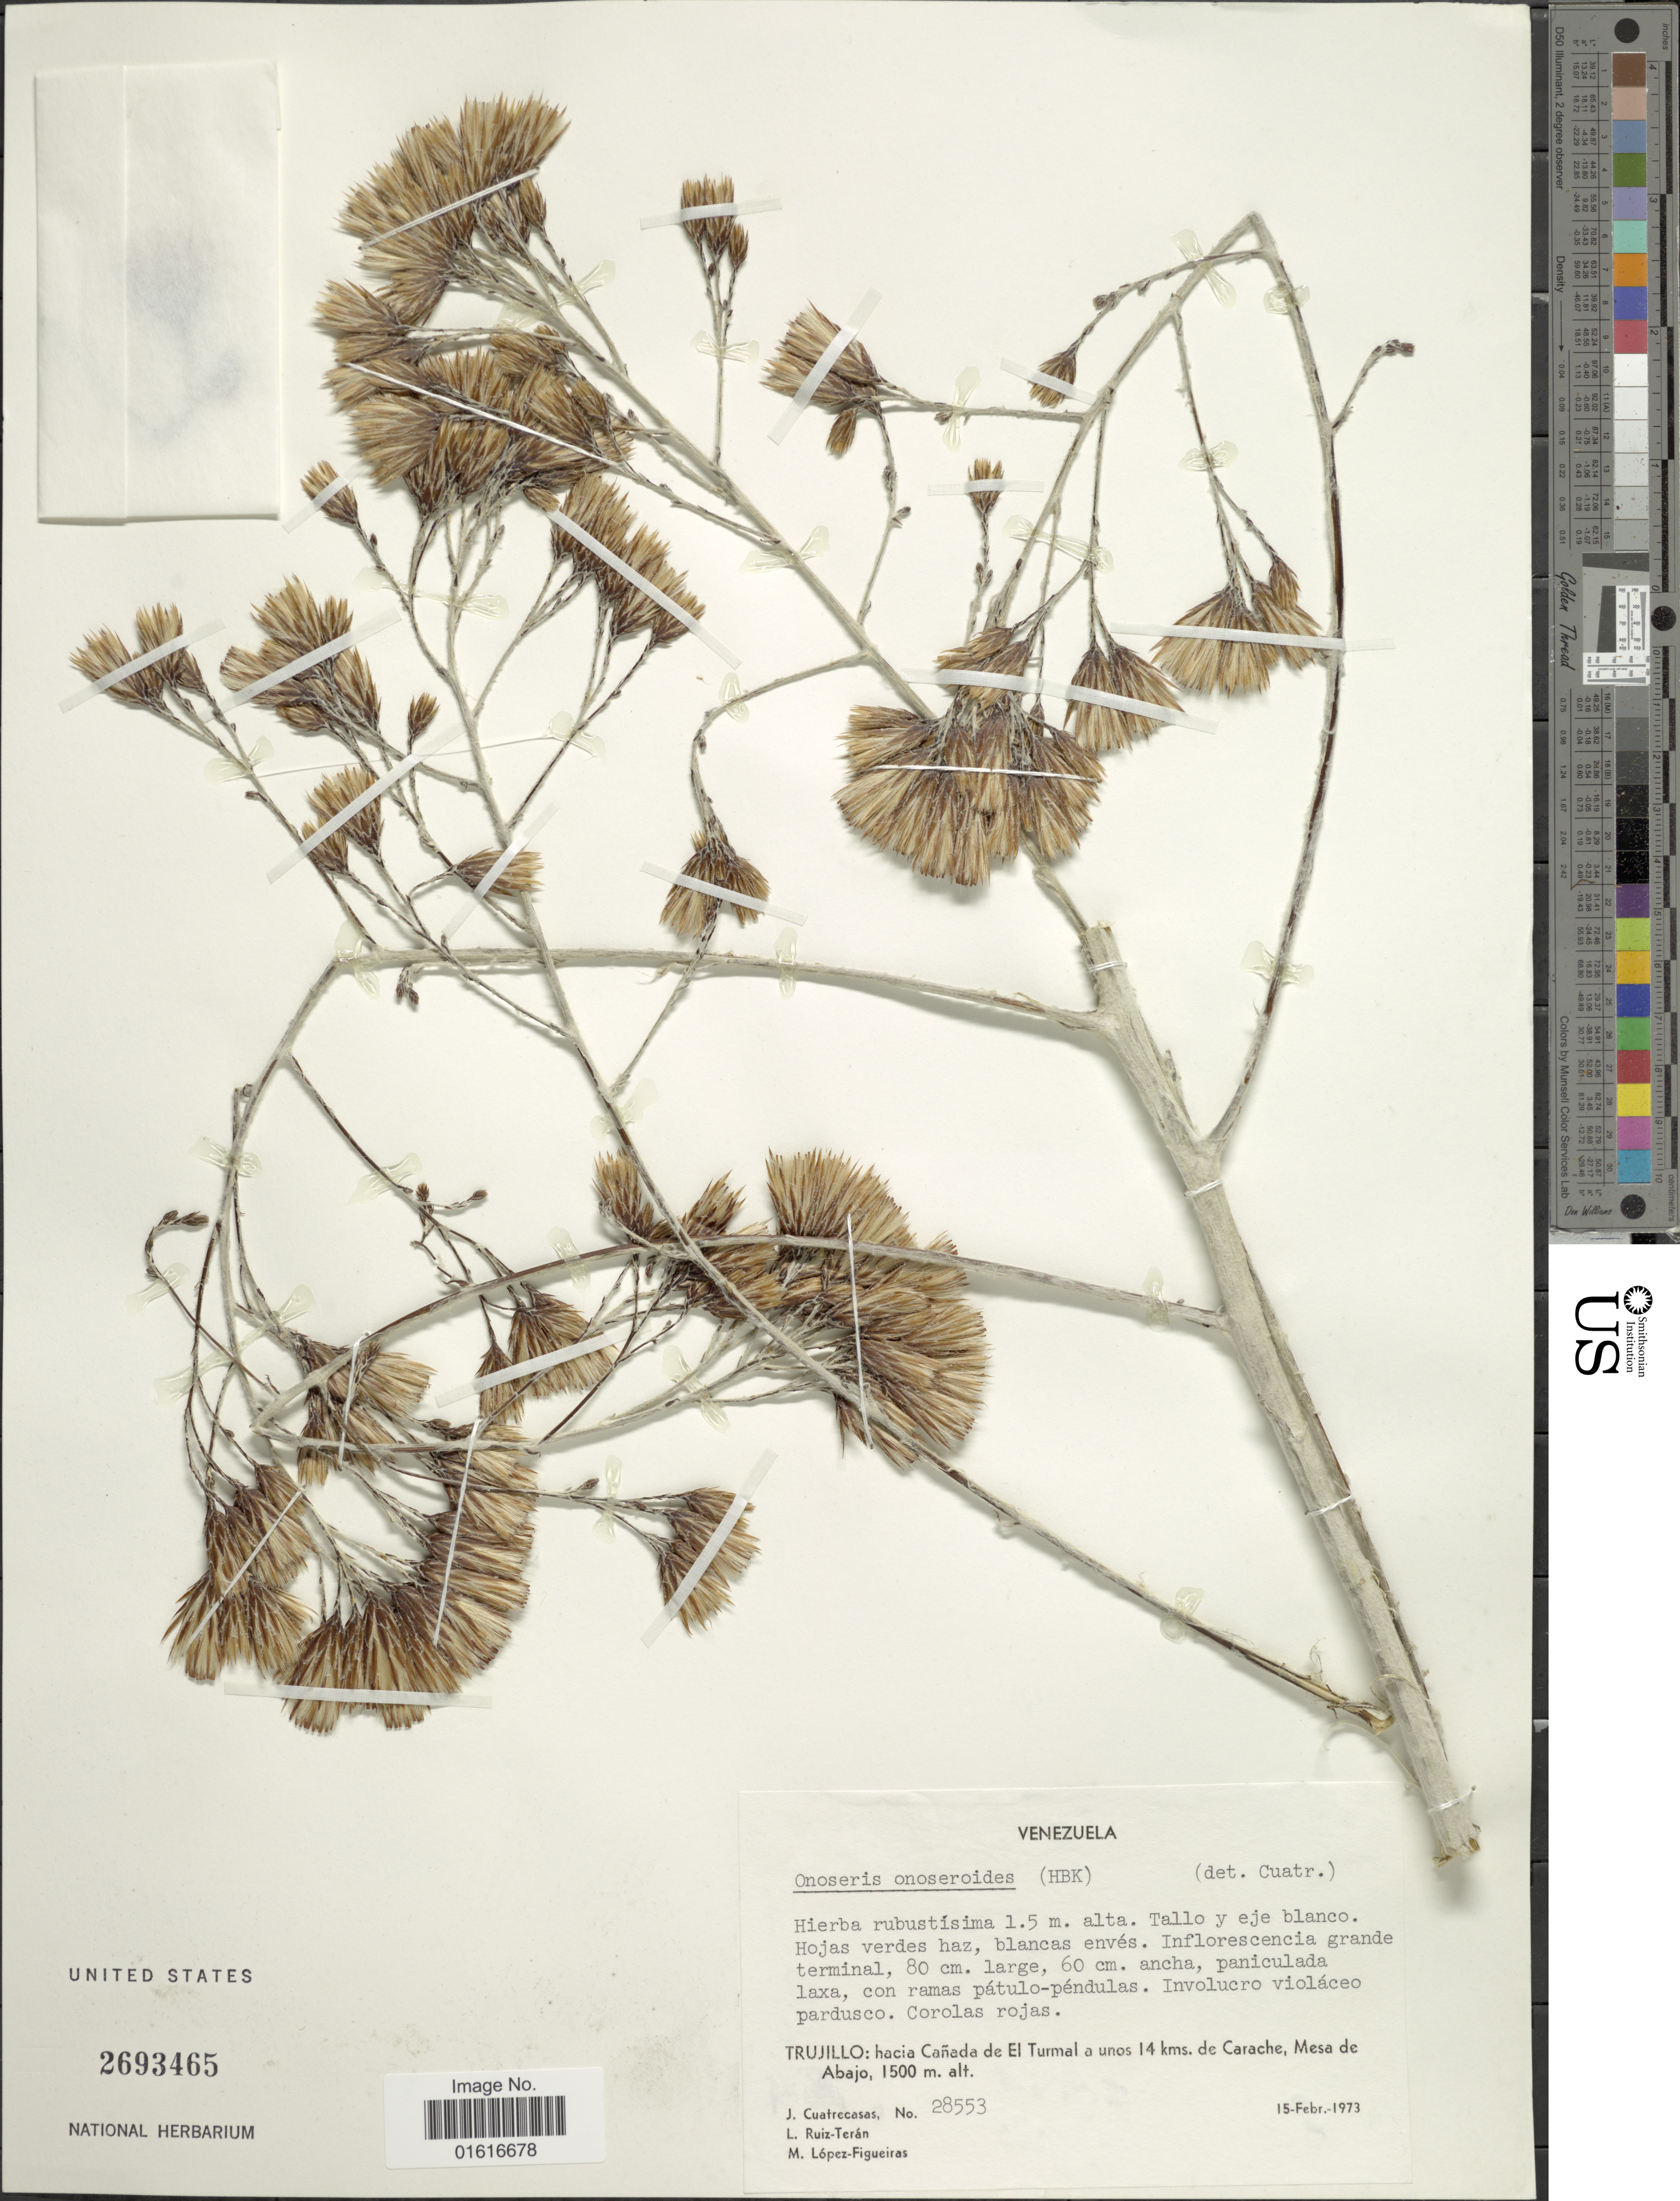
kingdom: Plantae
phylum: Tracheophyta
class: Magnoliopsida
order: Asterales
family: Asteraceae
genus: Onoseris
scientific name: Onoseris onoseroides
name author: (Kunth) B.L. Rob.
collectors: J. Cuatrecasas, L. E. Ruíz-Terán & M. Lopéz-F.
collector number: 28553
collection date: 1973-02-15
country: Venezuela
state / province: Trujillo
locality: Hacia Canada de El Turmal a unos 14 kms de Carache, Mesa de Abajo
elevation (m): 1500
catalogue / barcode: US 2693465